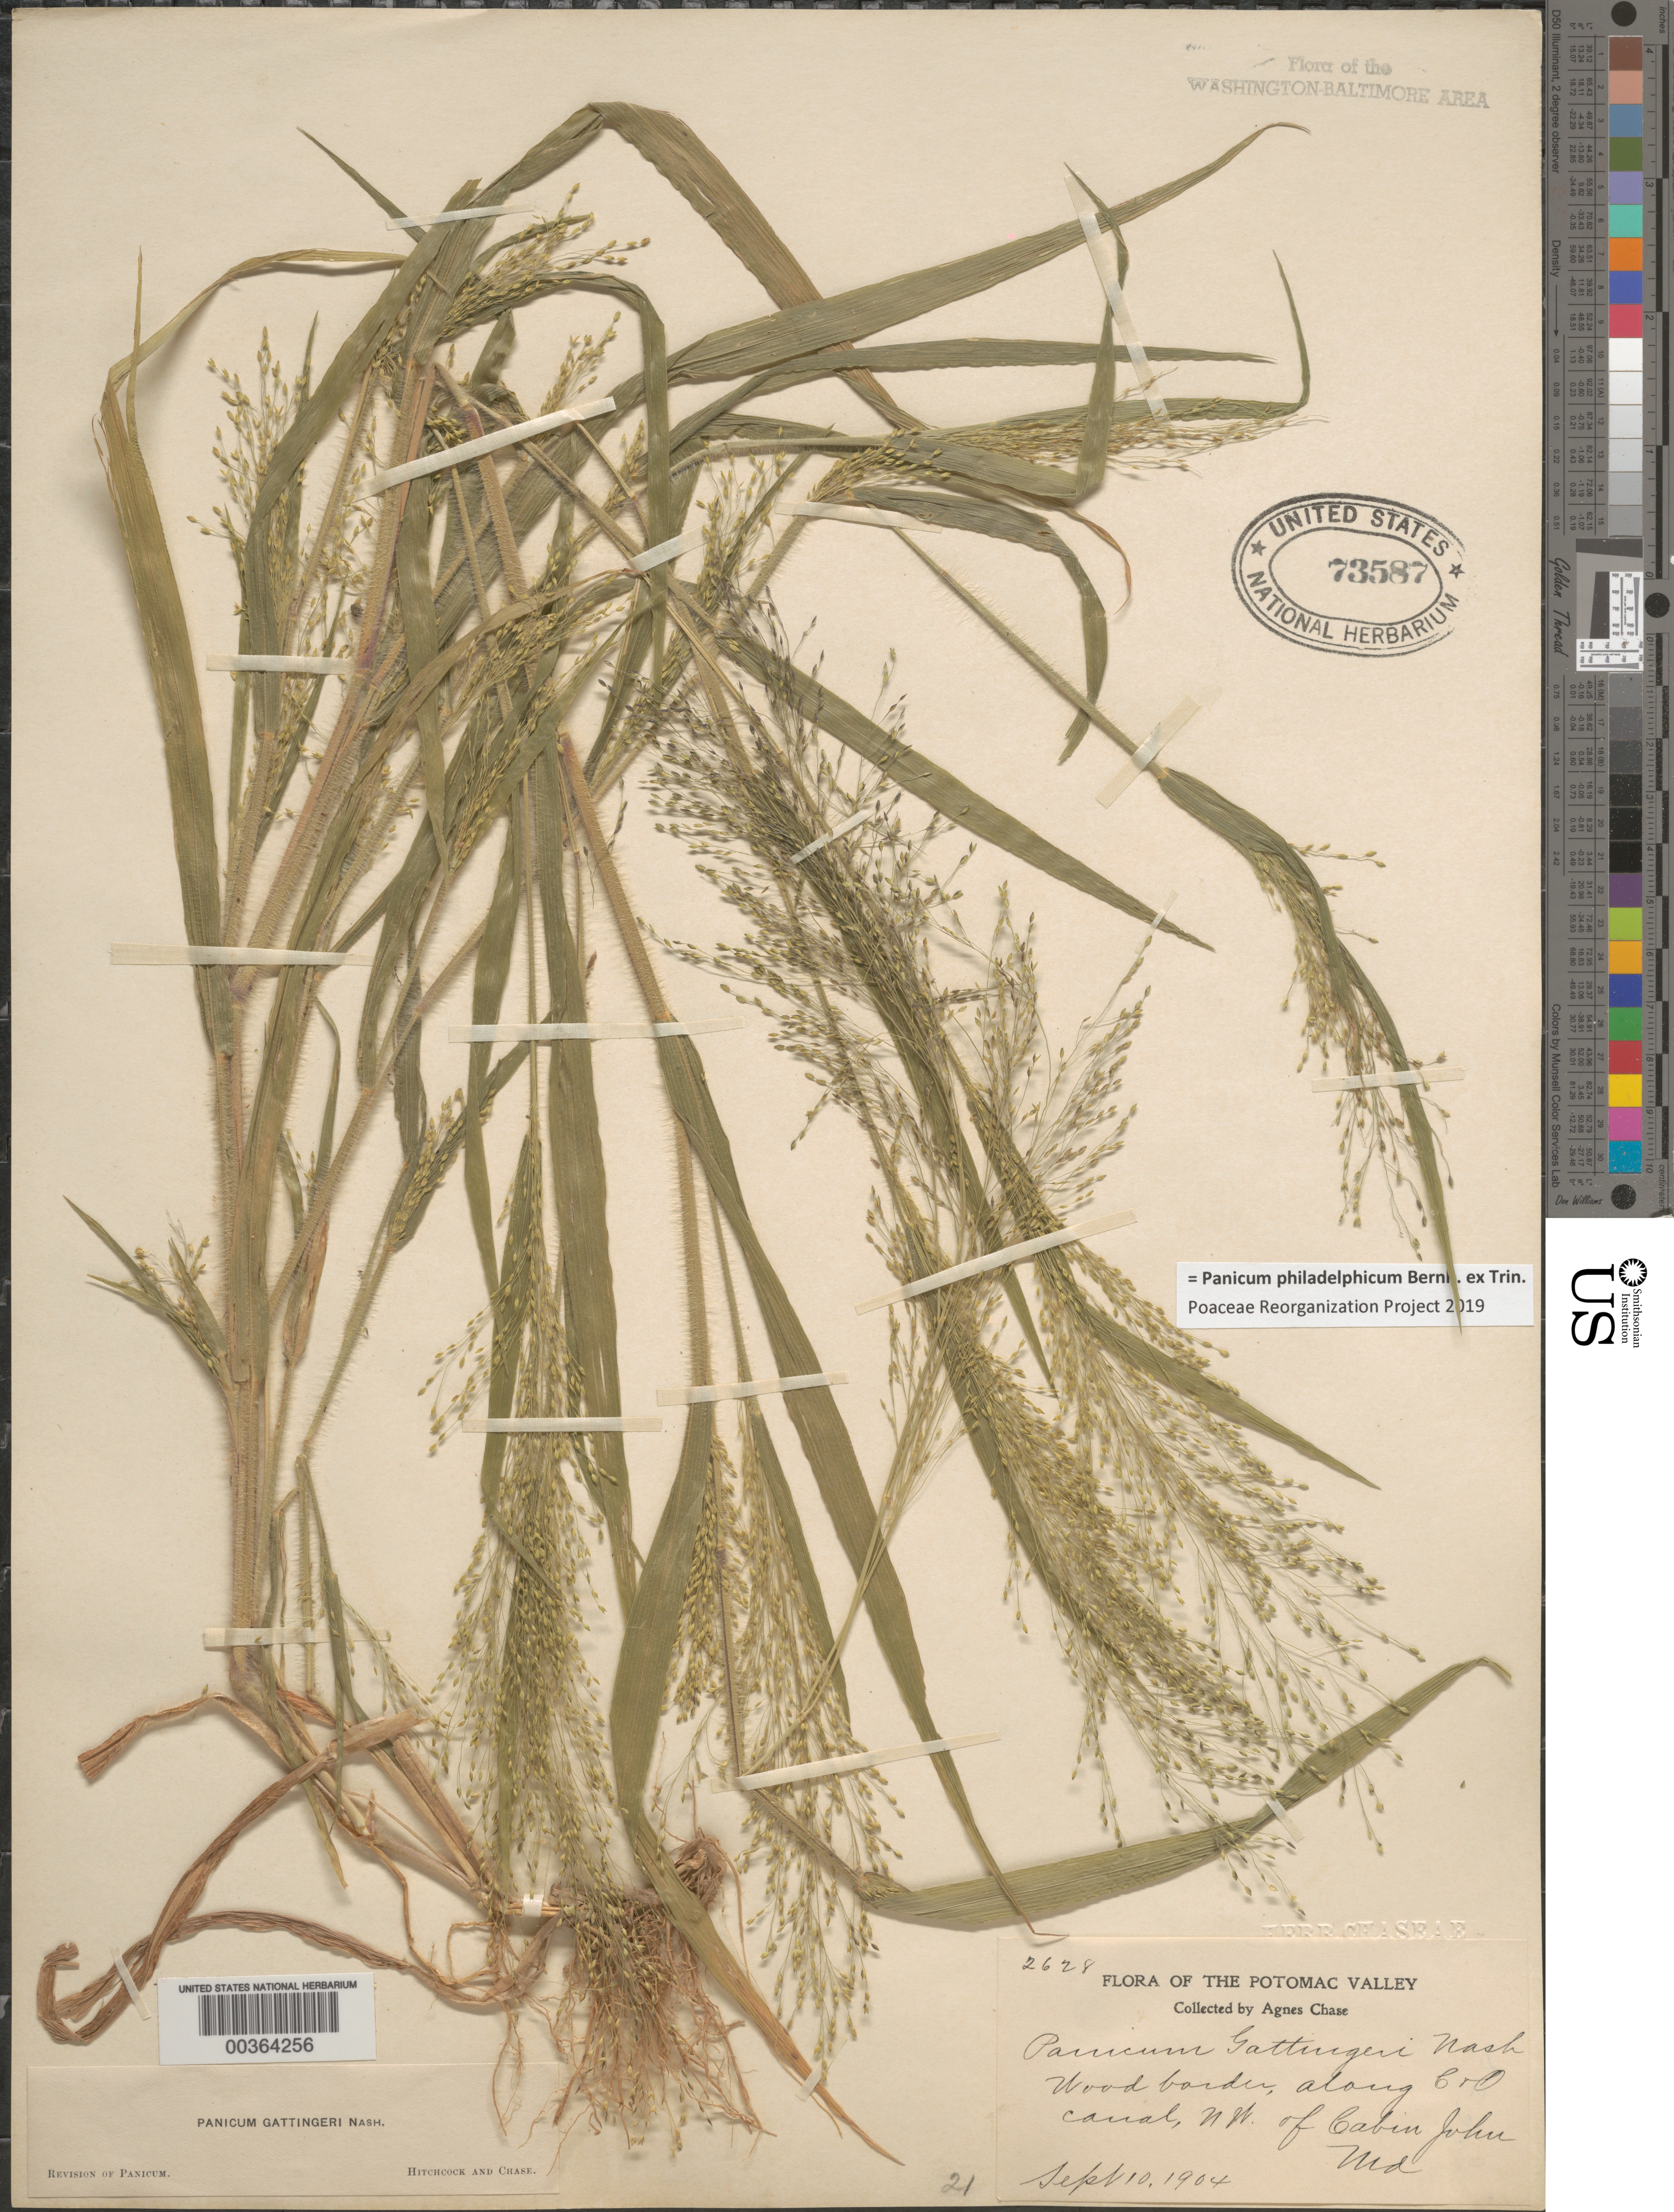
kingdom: Plantae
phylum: Tracheophyta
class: Liliopsida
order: Poales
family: Poaceae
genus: Panicum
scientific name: Panicum philadelphicum var. gattingeri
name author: (Nash) Freckmann & Lelong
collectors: A. Chase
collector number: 2628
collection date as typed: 10 Sep 1904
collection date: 1904-09-10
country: United States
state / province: Maryland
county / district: Montgomery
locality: C. & O. Canal, northwest of Cabin John C. and O. Canal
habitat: Wood border along canal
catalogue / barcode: US 73587